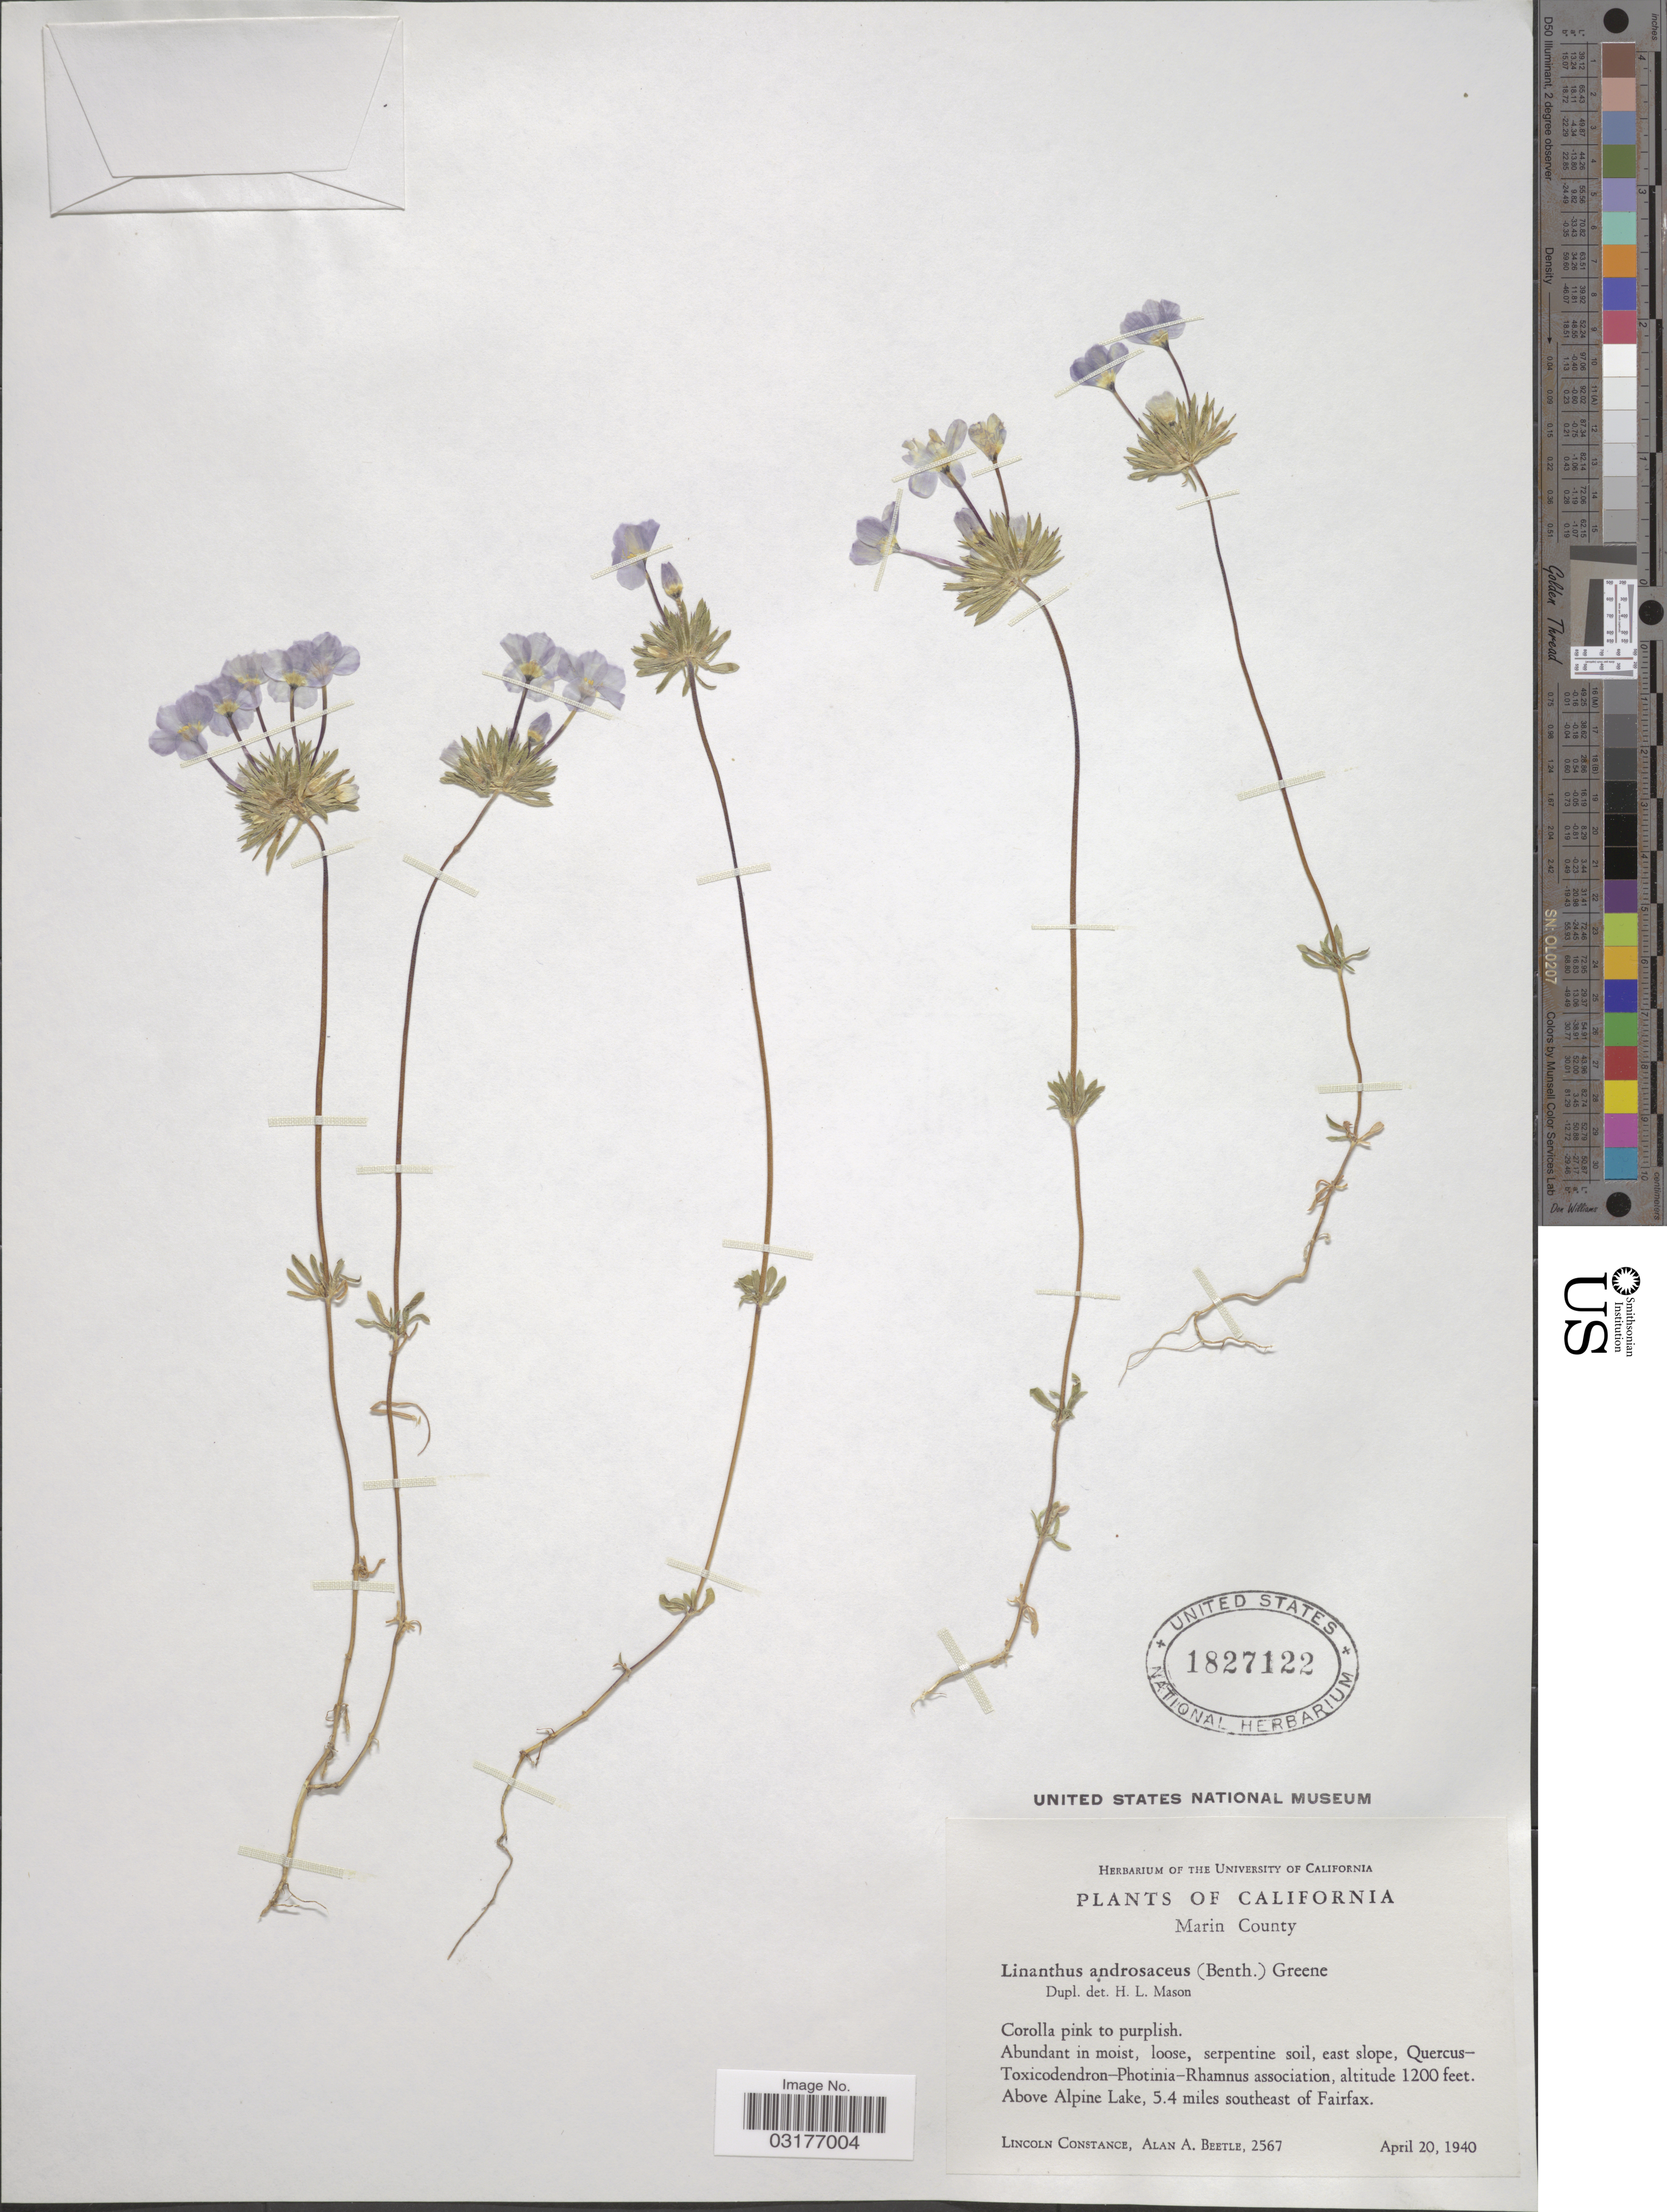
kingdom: Plantae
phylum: Tracheophyta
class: Magnoliopsida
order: Ericales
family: Polemoniaceae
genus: Leptosiphon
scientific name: Leptosiphon androsaceus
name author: Benth.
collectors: L. Constance & A. A. Beetle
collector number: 2567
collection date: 1940-04-20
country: United States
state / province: California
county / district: Marin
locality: Marin County. Above Alpine Lake, 5.4 miles southeast of Fairfax.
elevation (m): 366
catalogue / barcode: US 1827122